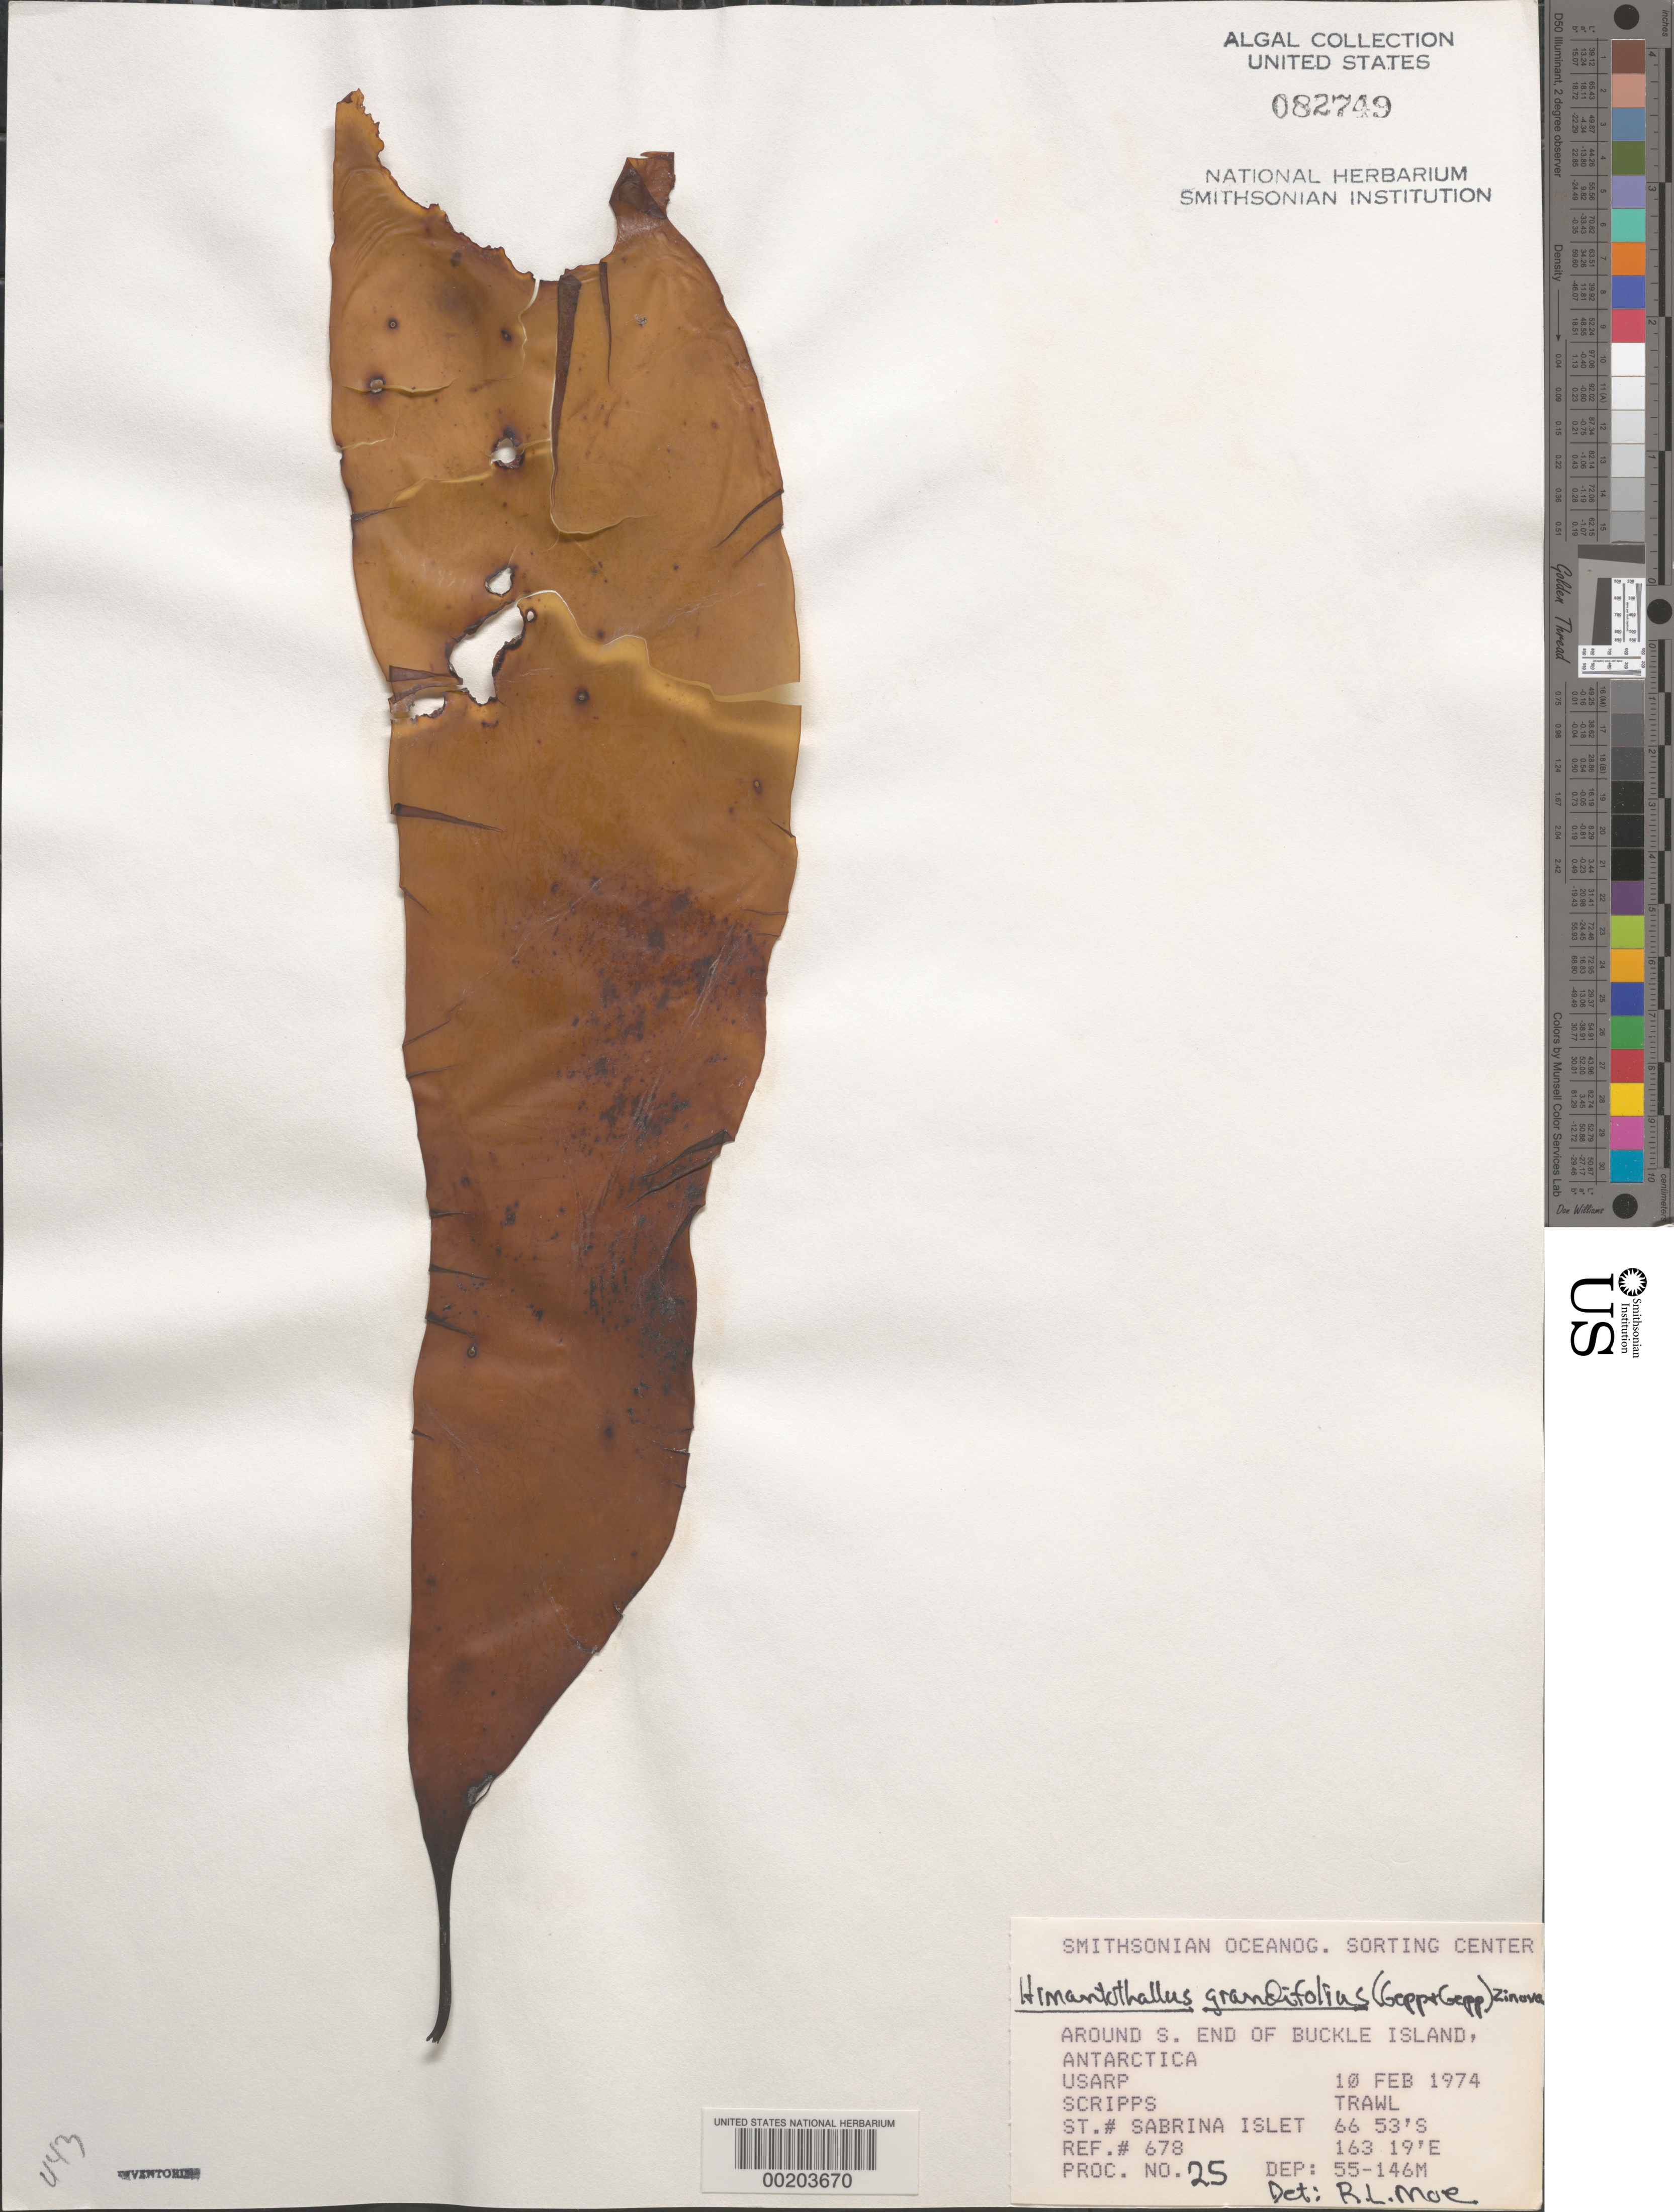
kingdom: Chromista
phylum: Ochrophyta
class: Phaeophyceae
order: Desmarestiales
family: Desmarestiaceae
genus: Himantothallus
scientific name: Himantothallus grandifolius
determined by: Moe, R. L.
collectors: Scripps Institution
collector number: Station 678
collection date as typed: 10 Feb 1974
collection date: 1974-02-10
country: Antarctica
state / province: Victoria Land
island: Buckle Island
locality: South end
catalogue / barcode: US 82749